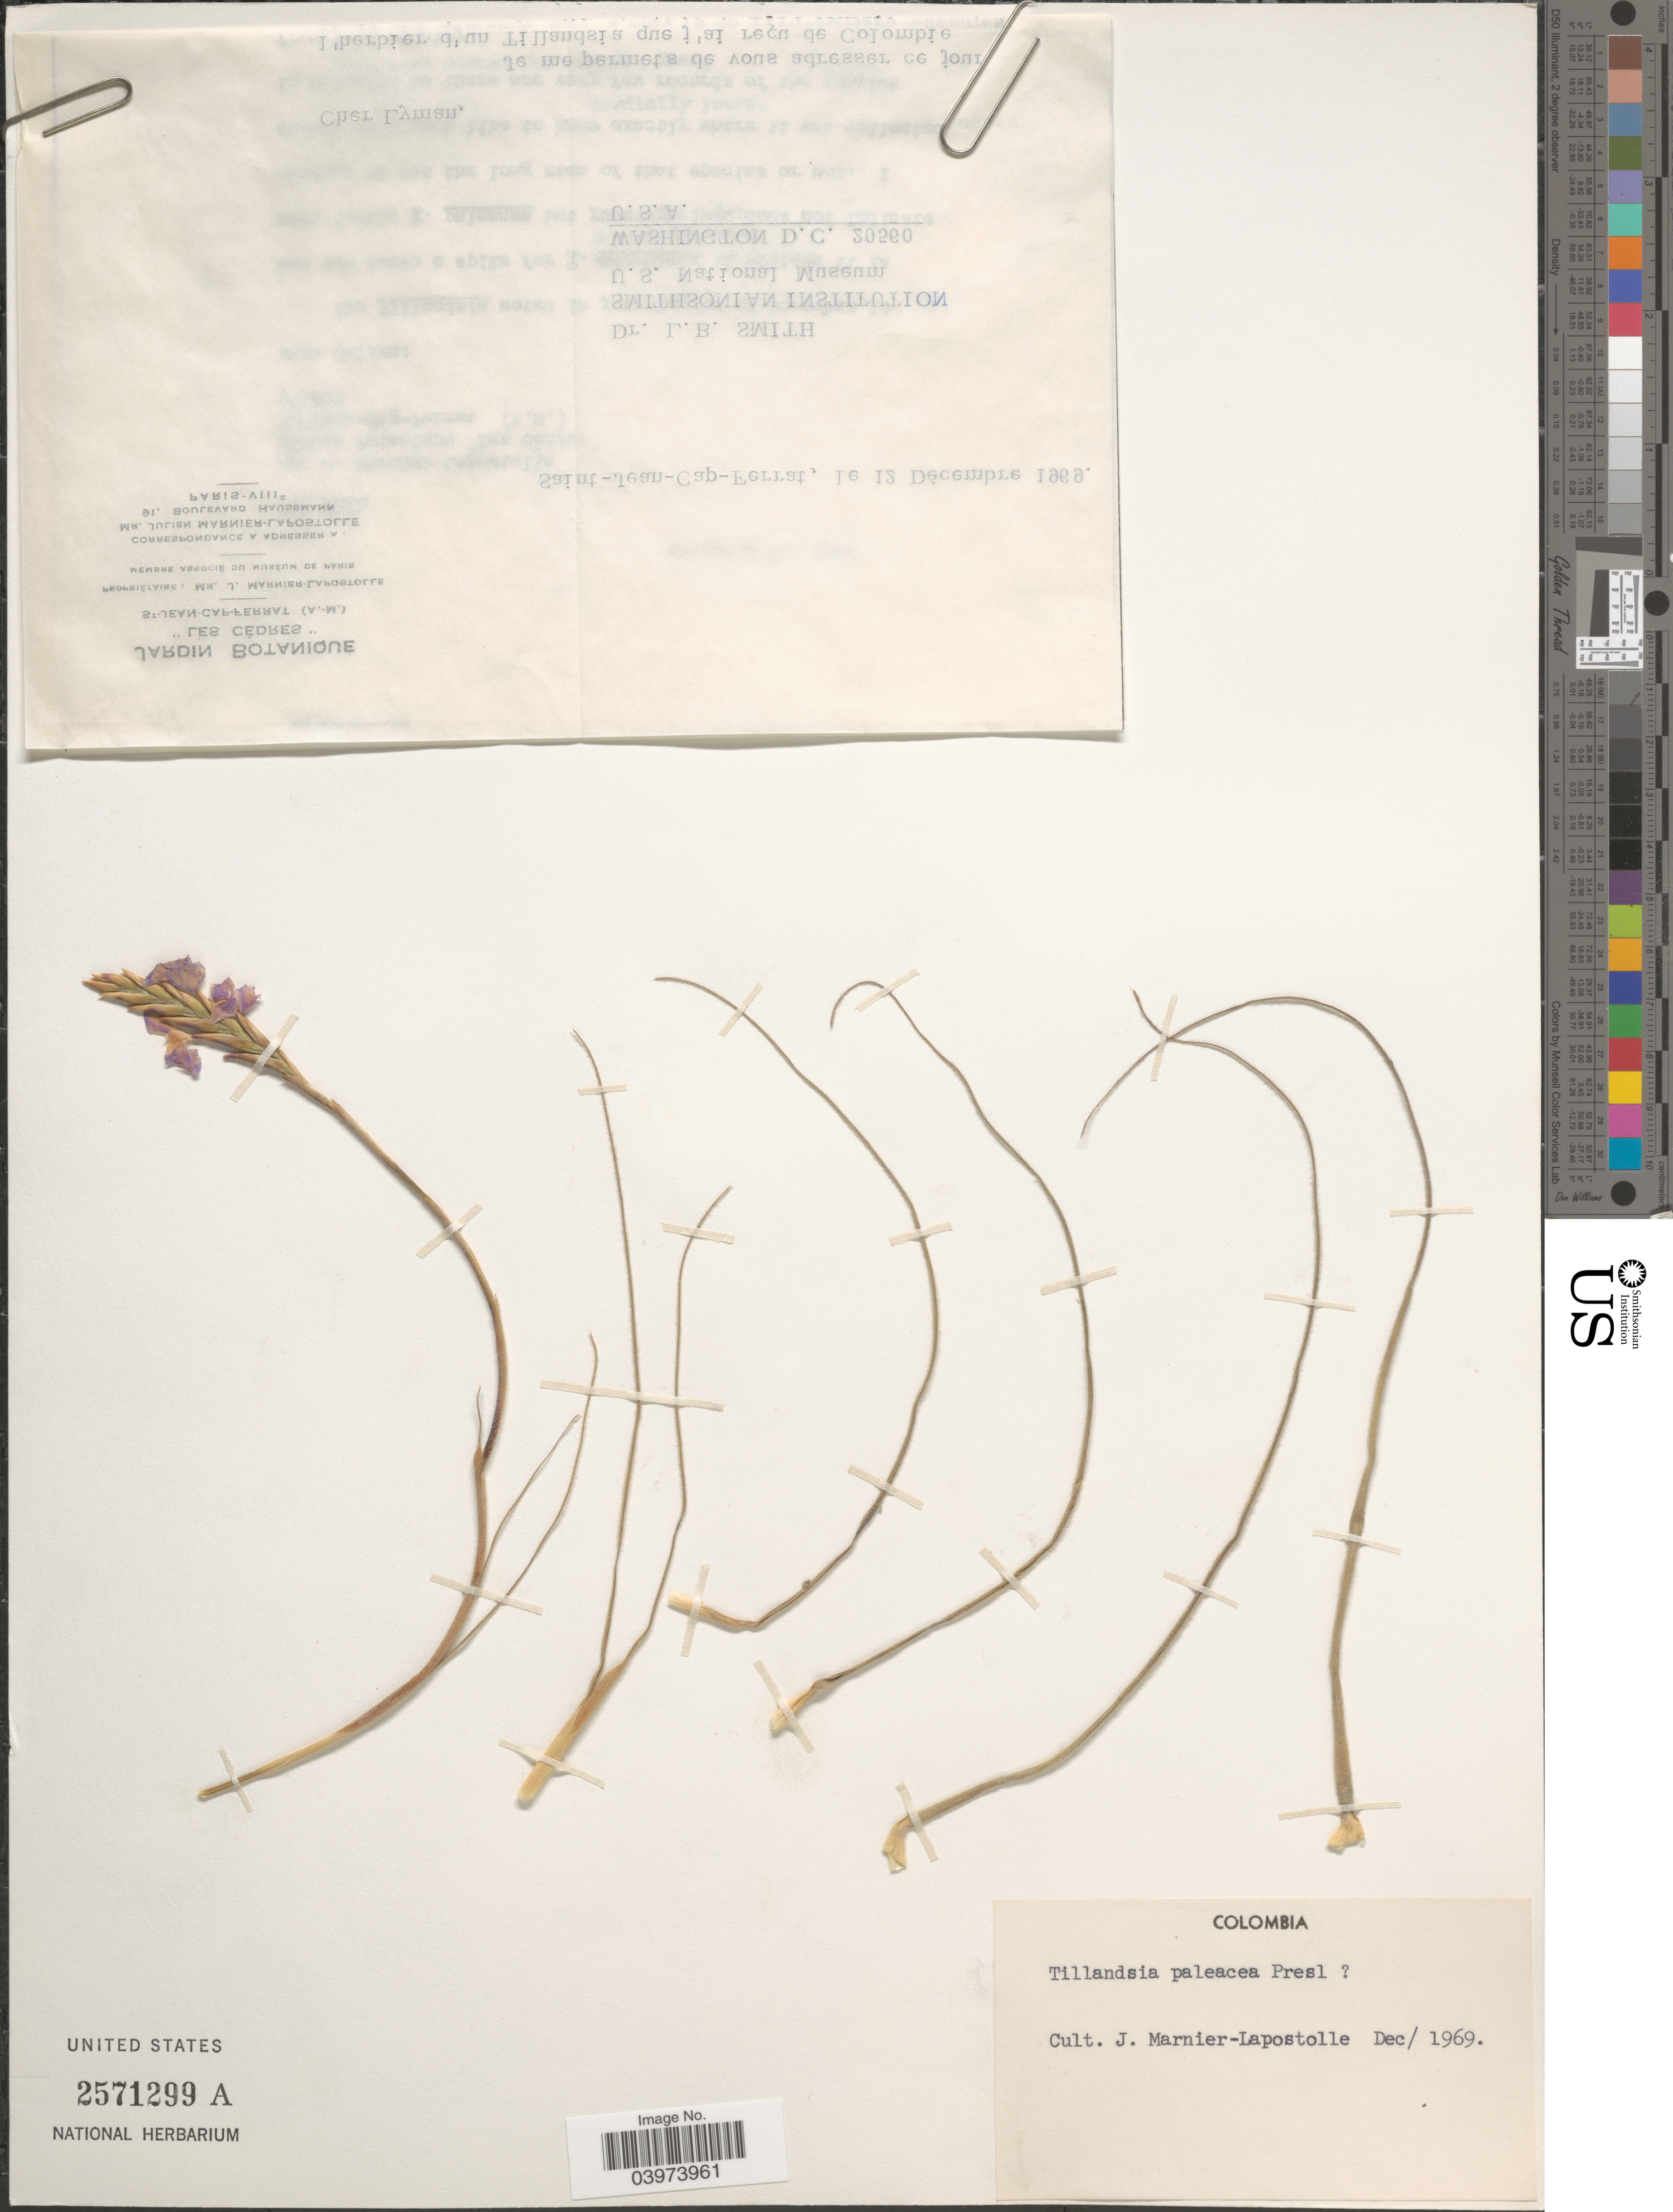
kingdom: Plantae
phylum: Tracheophyta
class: Liliopsida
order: Poales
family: Bromeliaceae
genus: Tillandsia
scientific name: Tillandsia paleacea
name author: C. Presl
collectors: J. Marnier-Lapostolle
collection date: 1969-12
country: Colombia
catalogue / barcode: US 2571299A